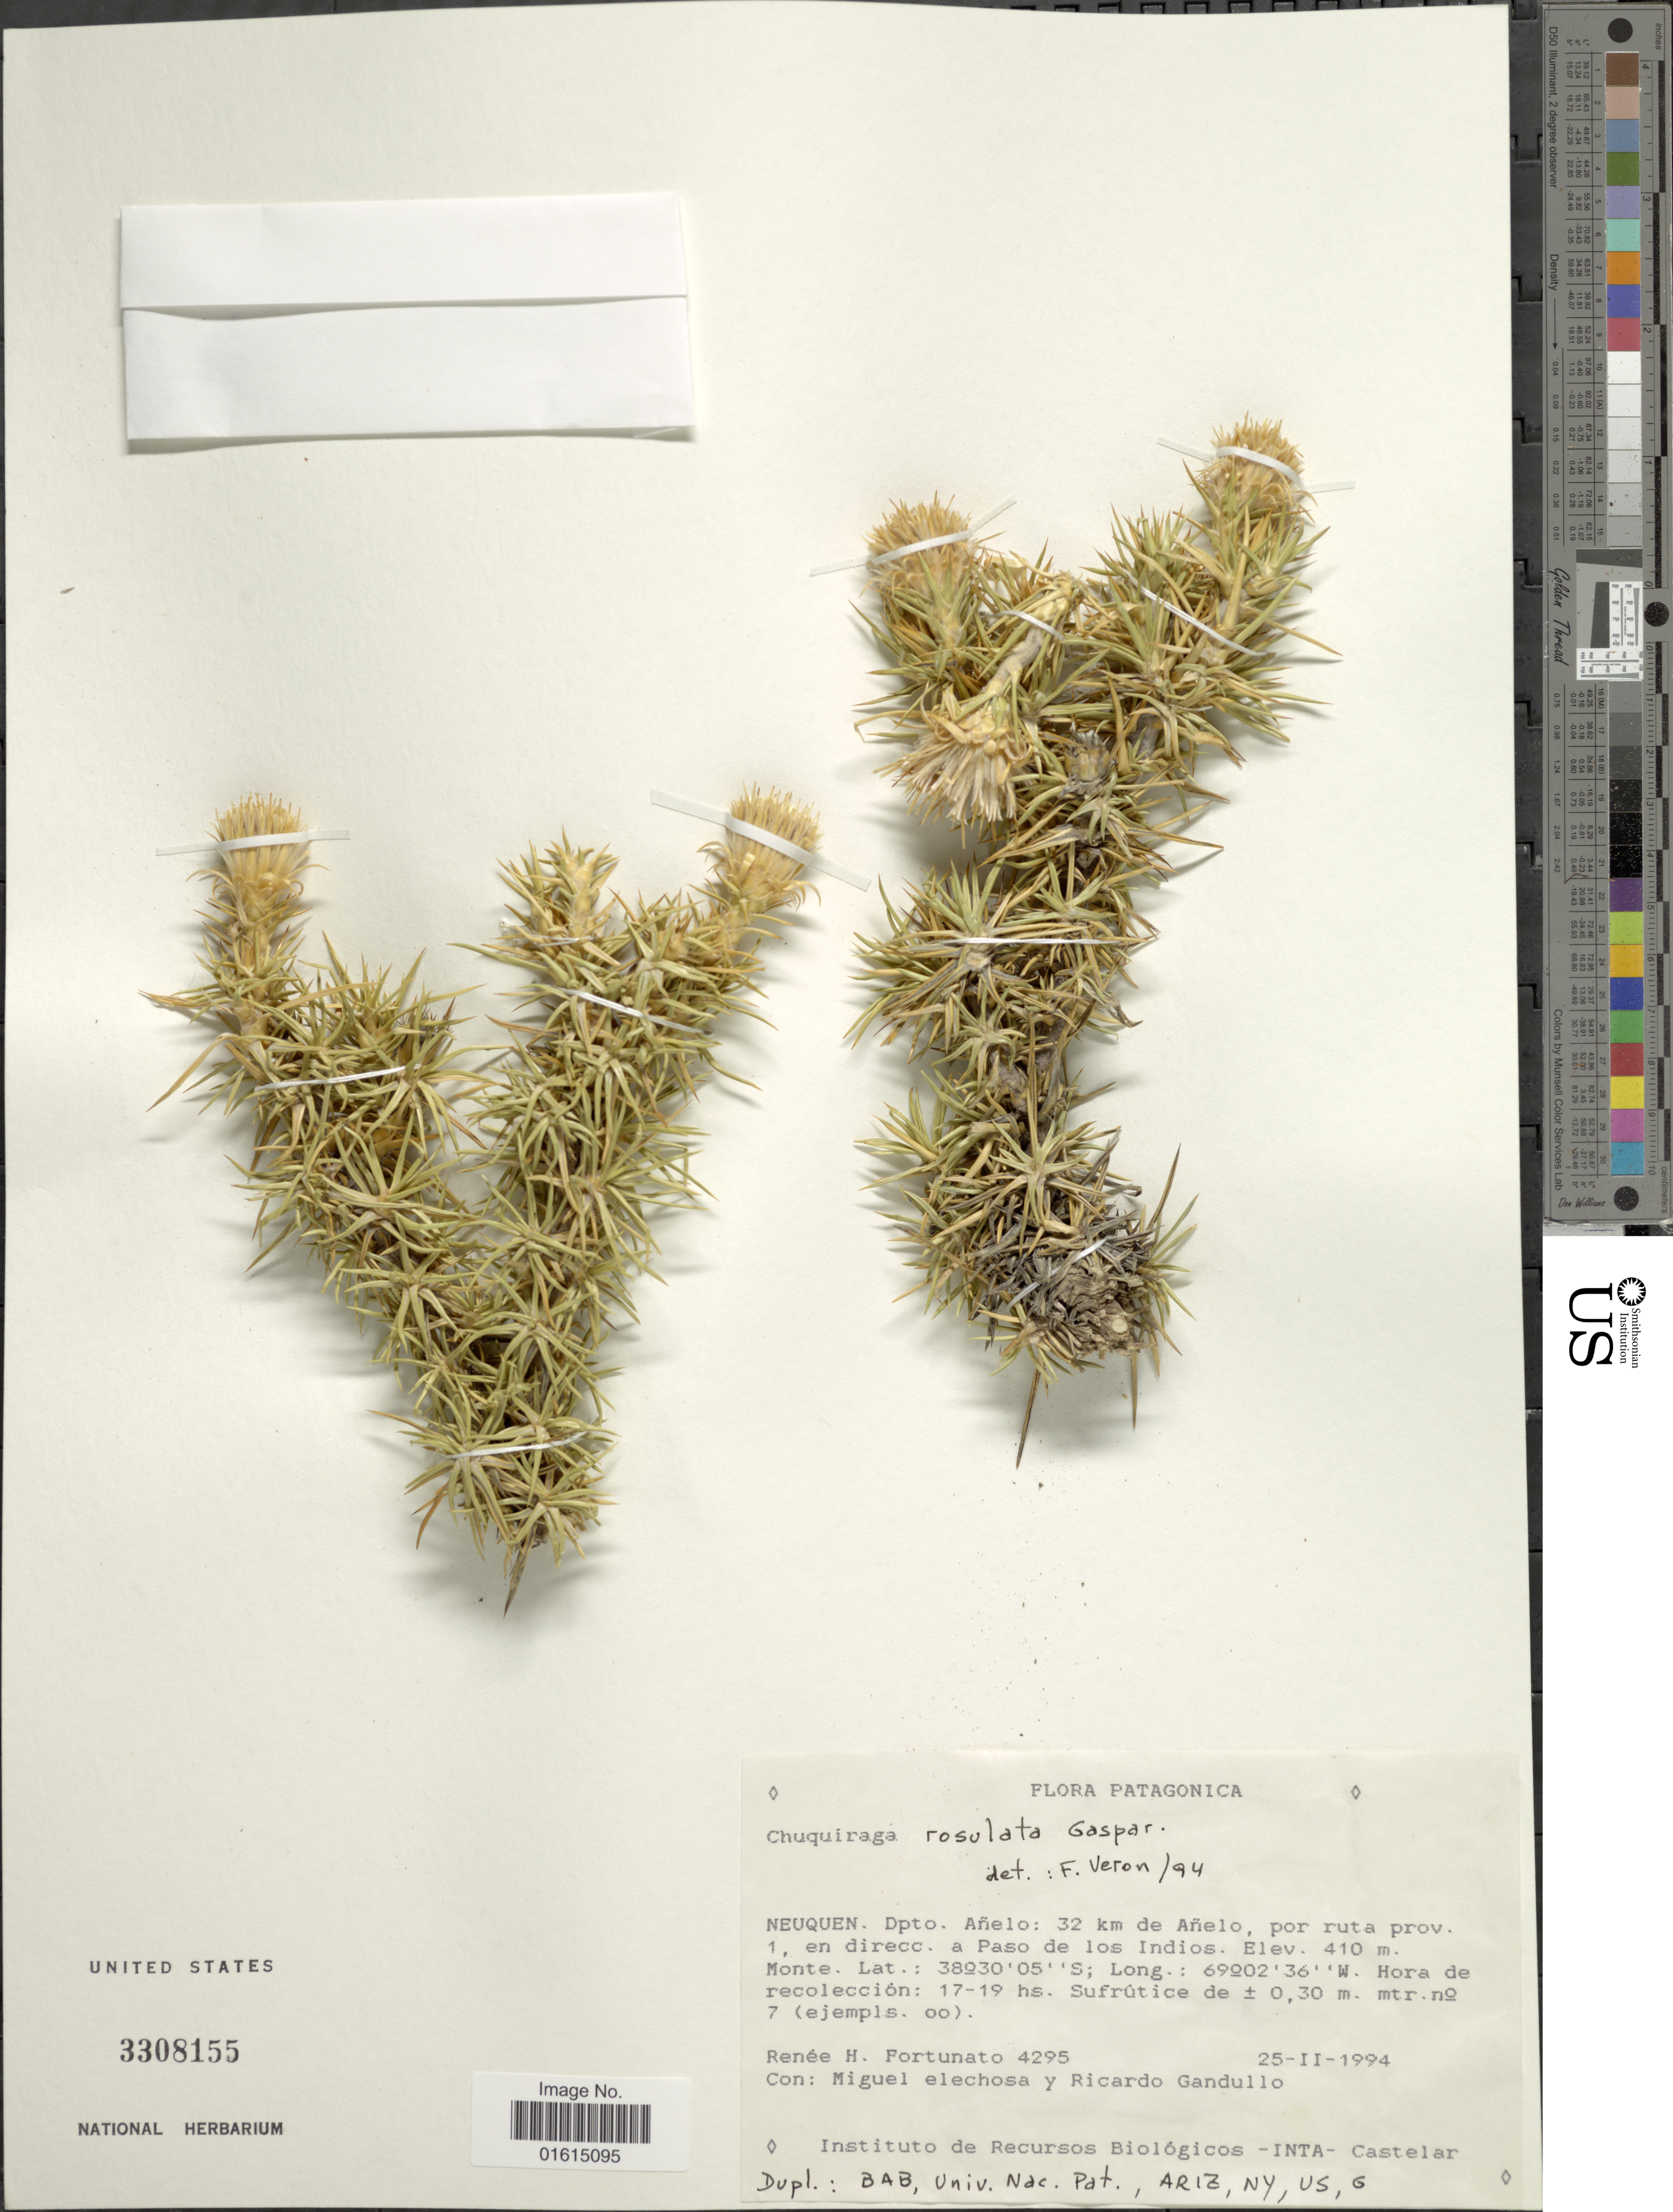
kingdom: Plantae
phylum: Tracheophyta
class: Magnoliopsida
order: Asterales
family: Asteraceae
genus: Chuquiraga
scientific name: Chuquiraga rosulata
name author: Gaspar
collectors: R. H. Fortunato, M. Elechosa & R. Gandullo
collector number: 4295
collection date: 1994-02-25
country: Argentina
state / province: Neuquen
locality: Patagonica, Neuquen, Dpto. Arielo, 32 km de Arielo, por ruta prov. 1, en direcc. a Paso de los Indios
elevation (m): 410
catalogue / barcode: US 3308155